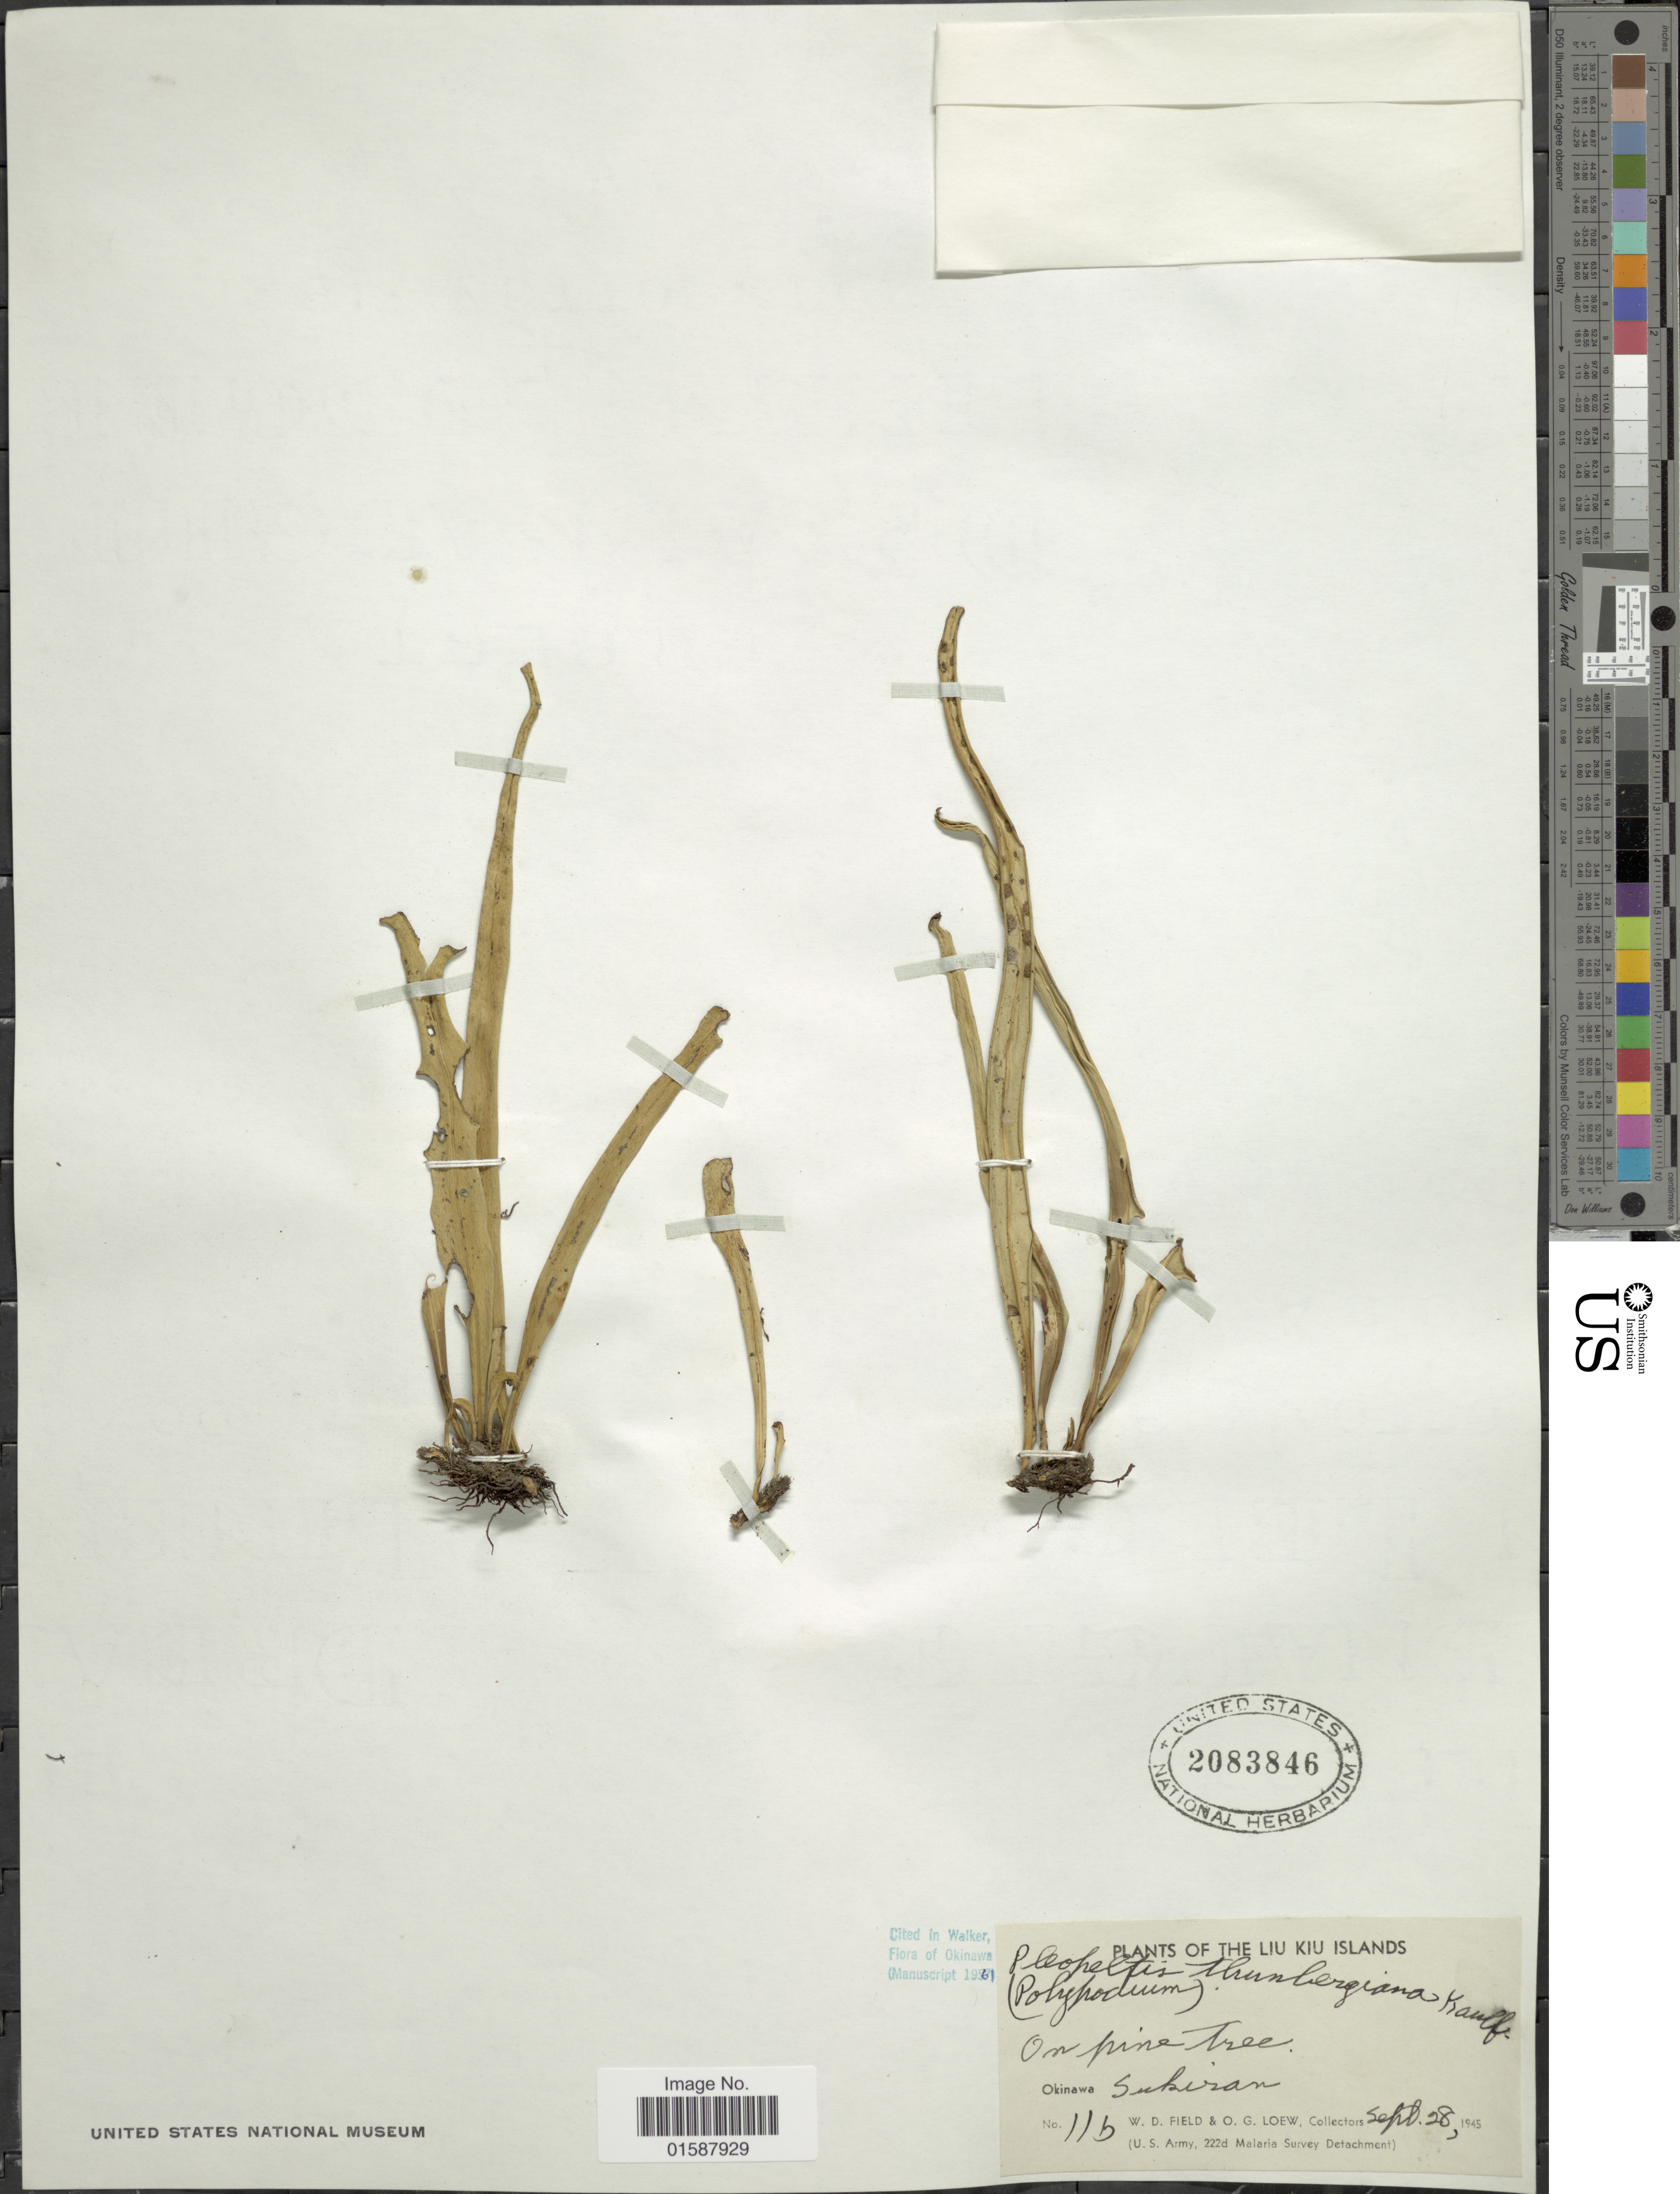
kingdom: Plantae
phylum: Tracheophyta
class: Polypodiopsida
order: Polypodiales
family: Polypodiaceae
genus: Lepisorus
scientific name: Lepisorus thunbergianus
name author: (Kaulf.) Ching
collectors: W. D. Field & O. G. Loew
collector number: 115*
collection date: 1945-09-28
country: Japan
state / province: Okinawa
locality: Liu Kiu Islands. Sukiran.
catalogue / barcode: US 2083846